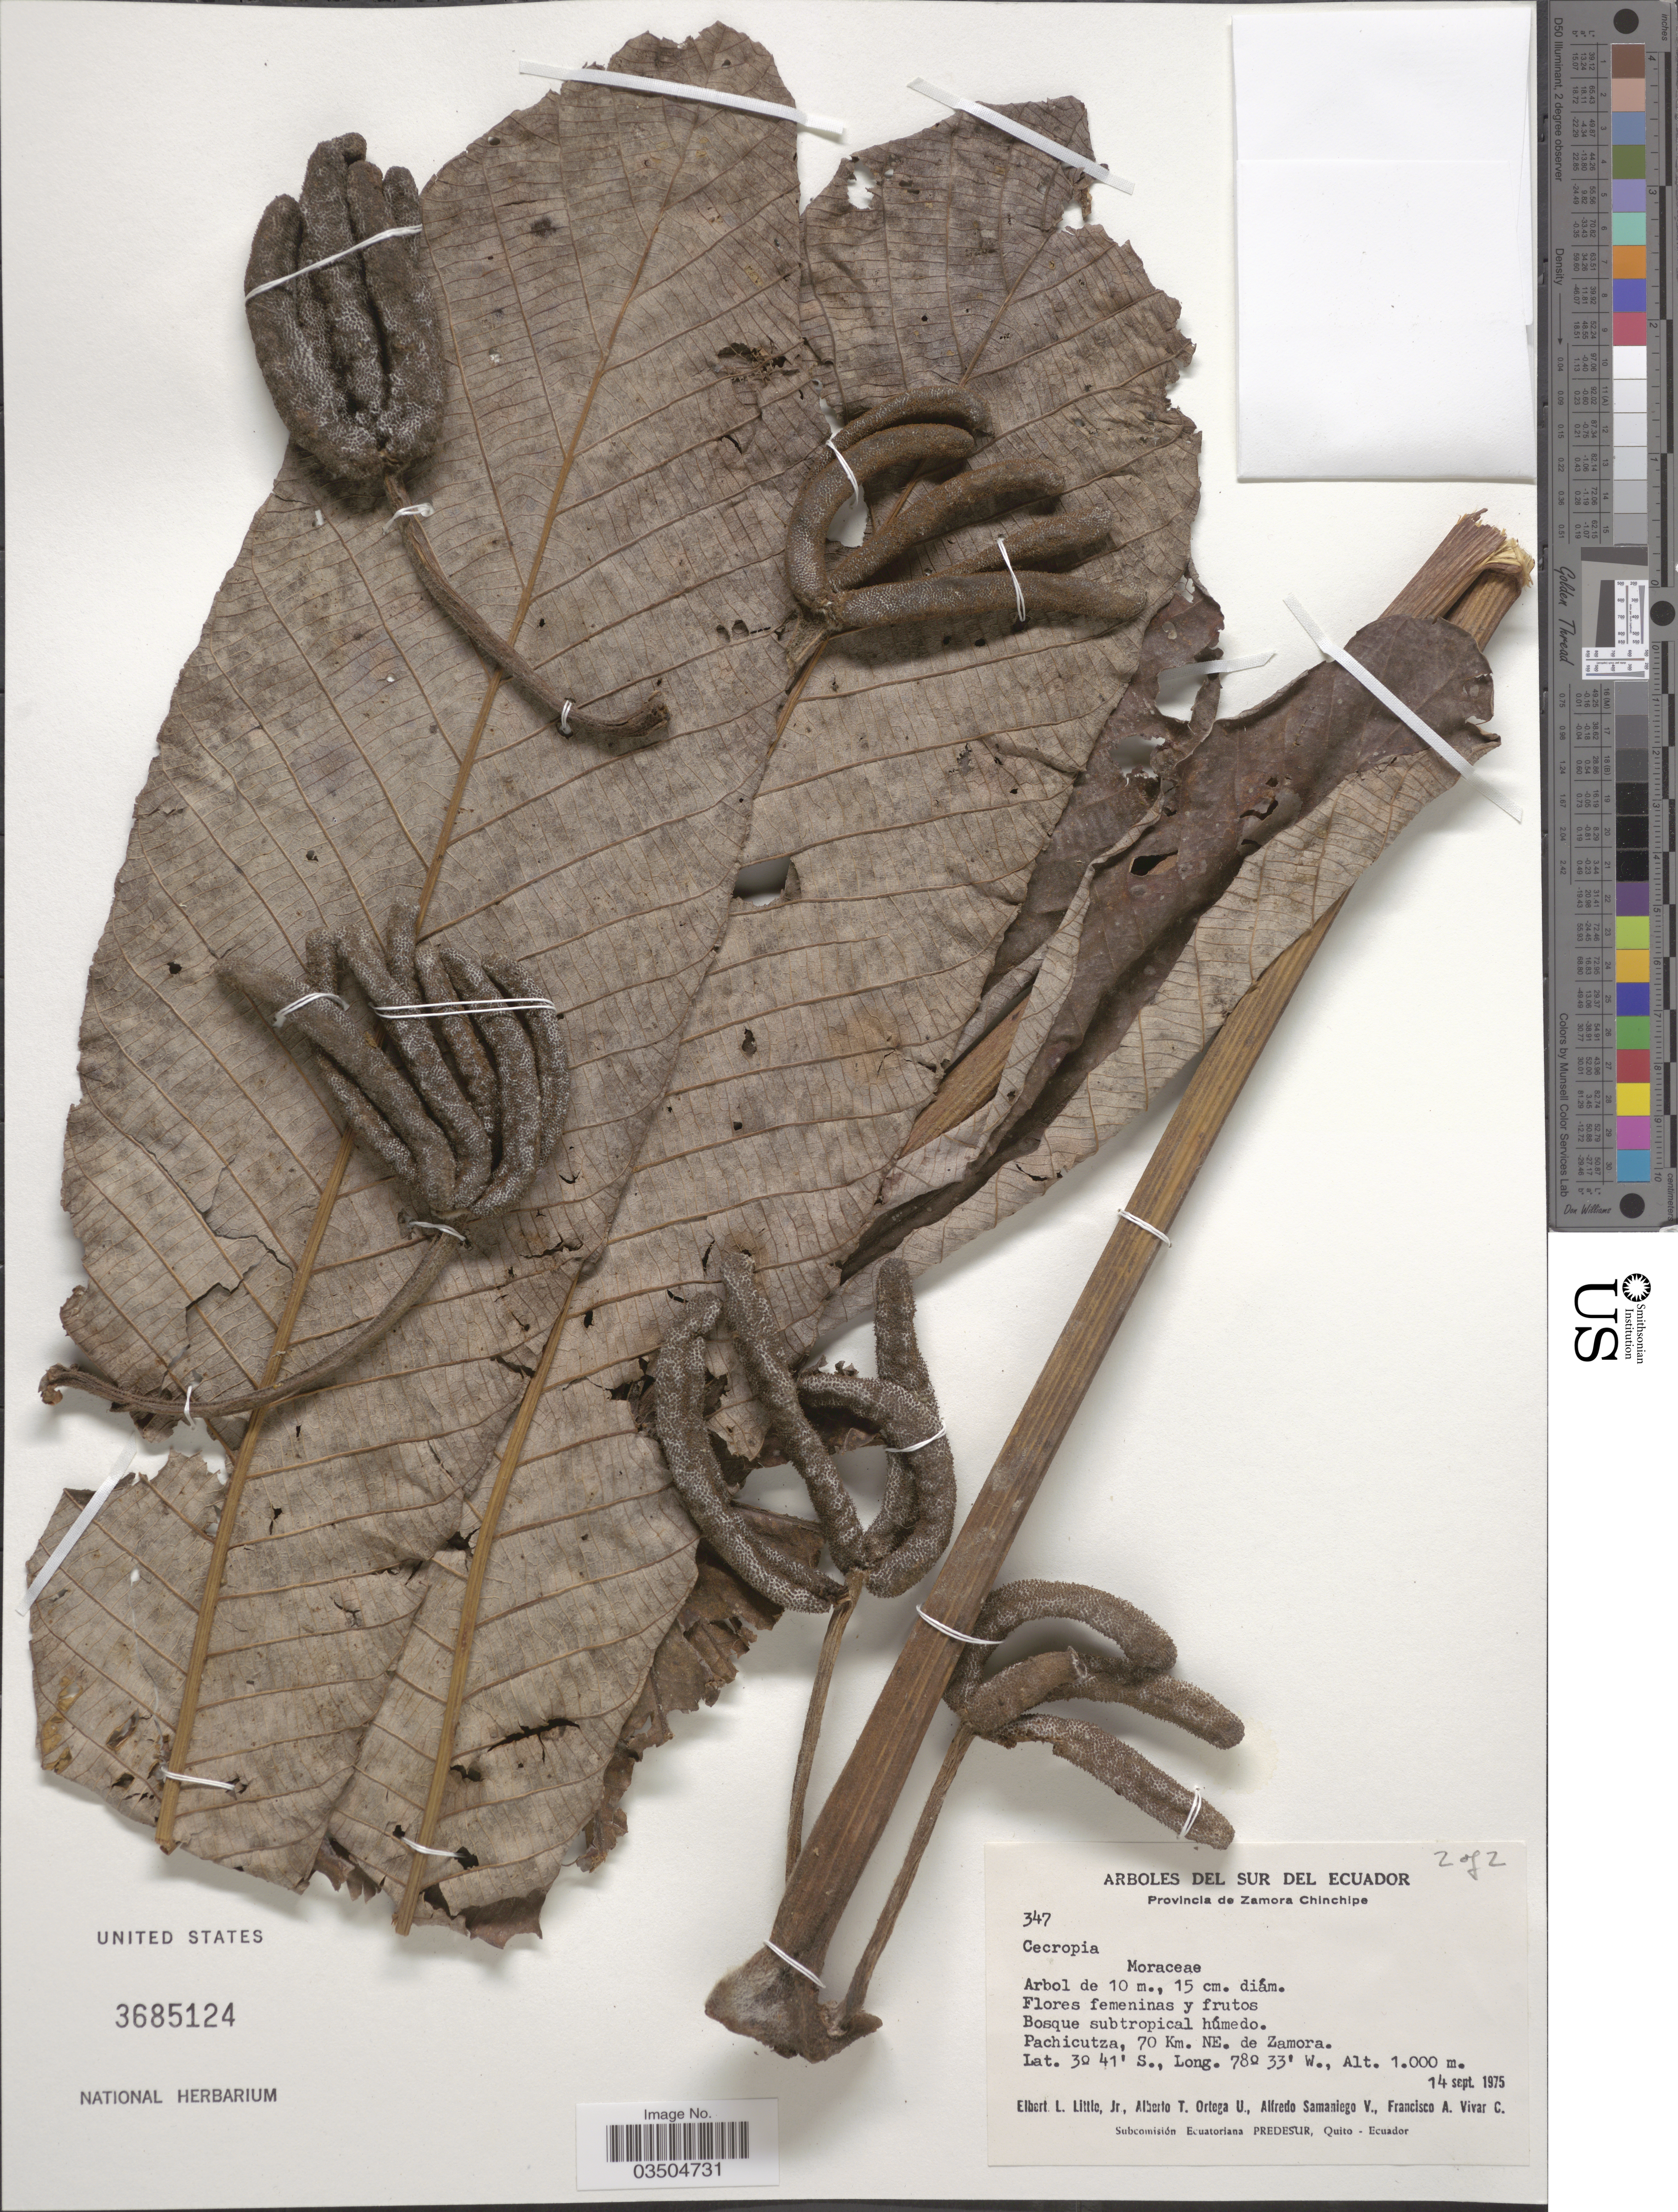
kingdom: Plantae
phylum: Tracheophyta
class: Magnoliopsida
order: Rosales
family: Urticaceae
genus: Cecropia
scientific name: Cecropia sp.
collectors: E. L. Little, A. T. Ortega U., A. V. Samaniego & F. A. Vivar C.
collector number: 347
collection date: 1975-09-14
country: Ecuador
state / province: Zamora-Chinchipe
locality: Del Sur Del Ecuador. Provincia de Zamora Chinchipe. Pachicutza, 70 Km. NE. de Zamora.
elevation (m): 1000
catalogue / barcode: US 3685124